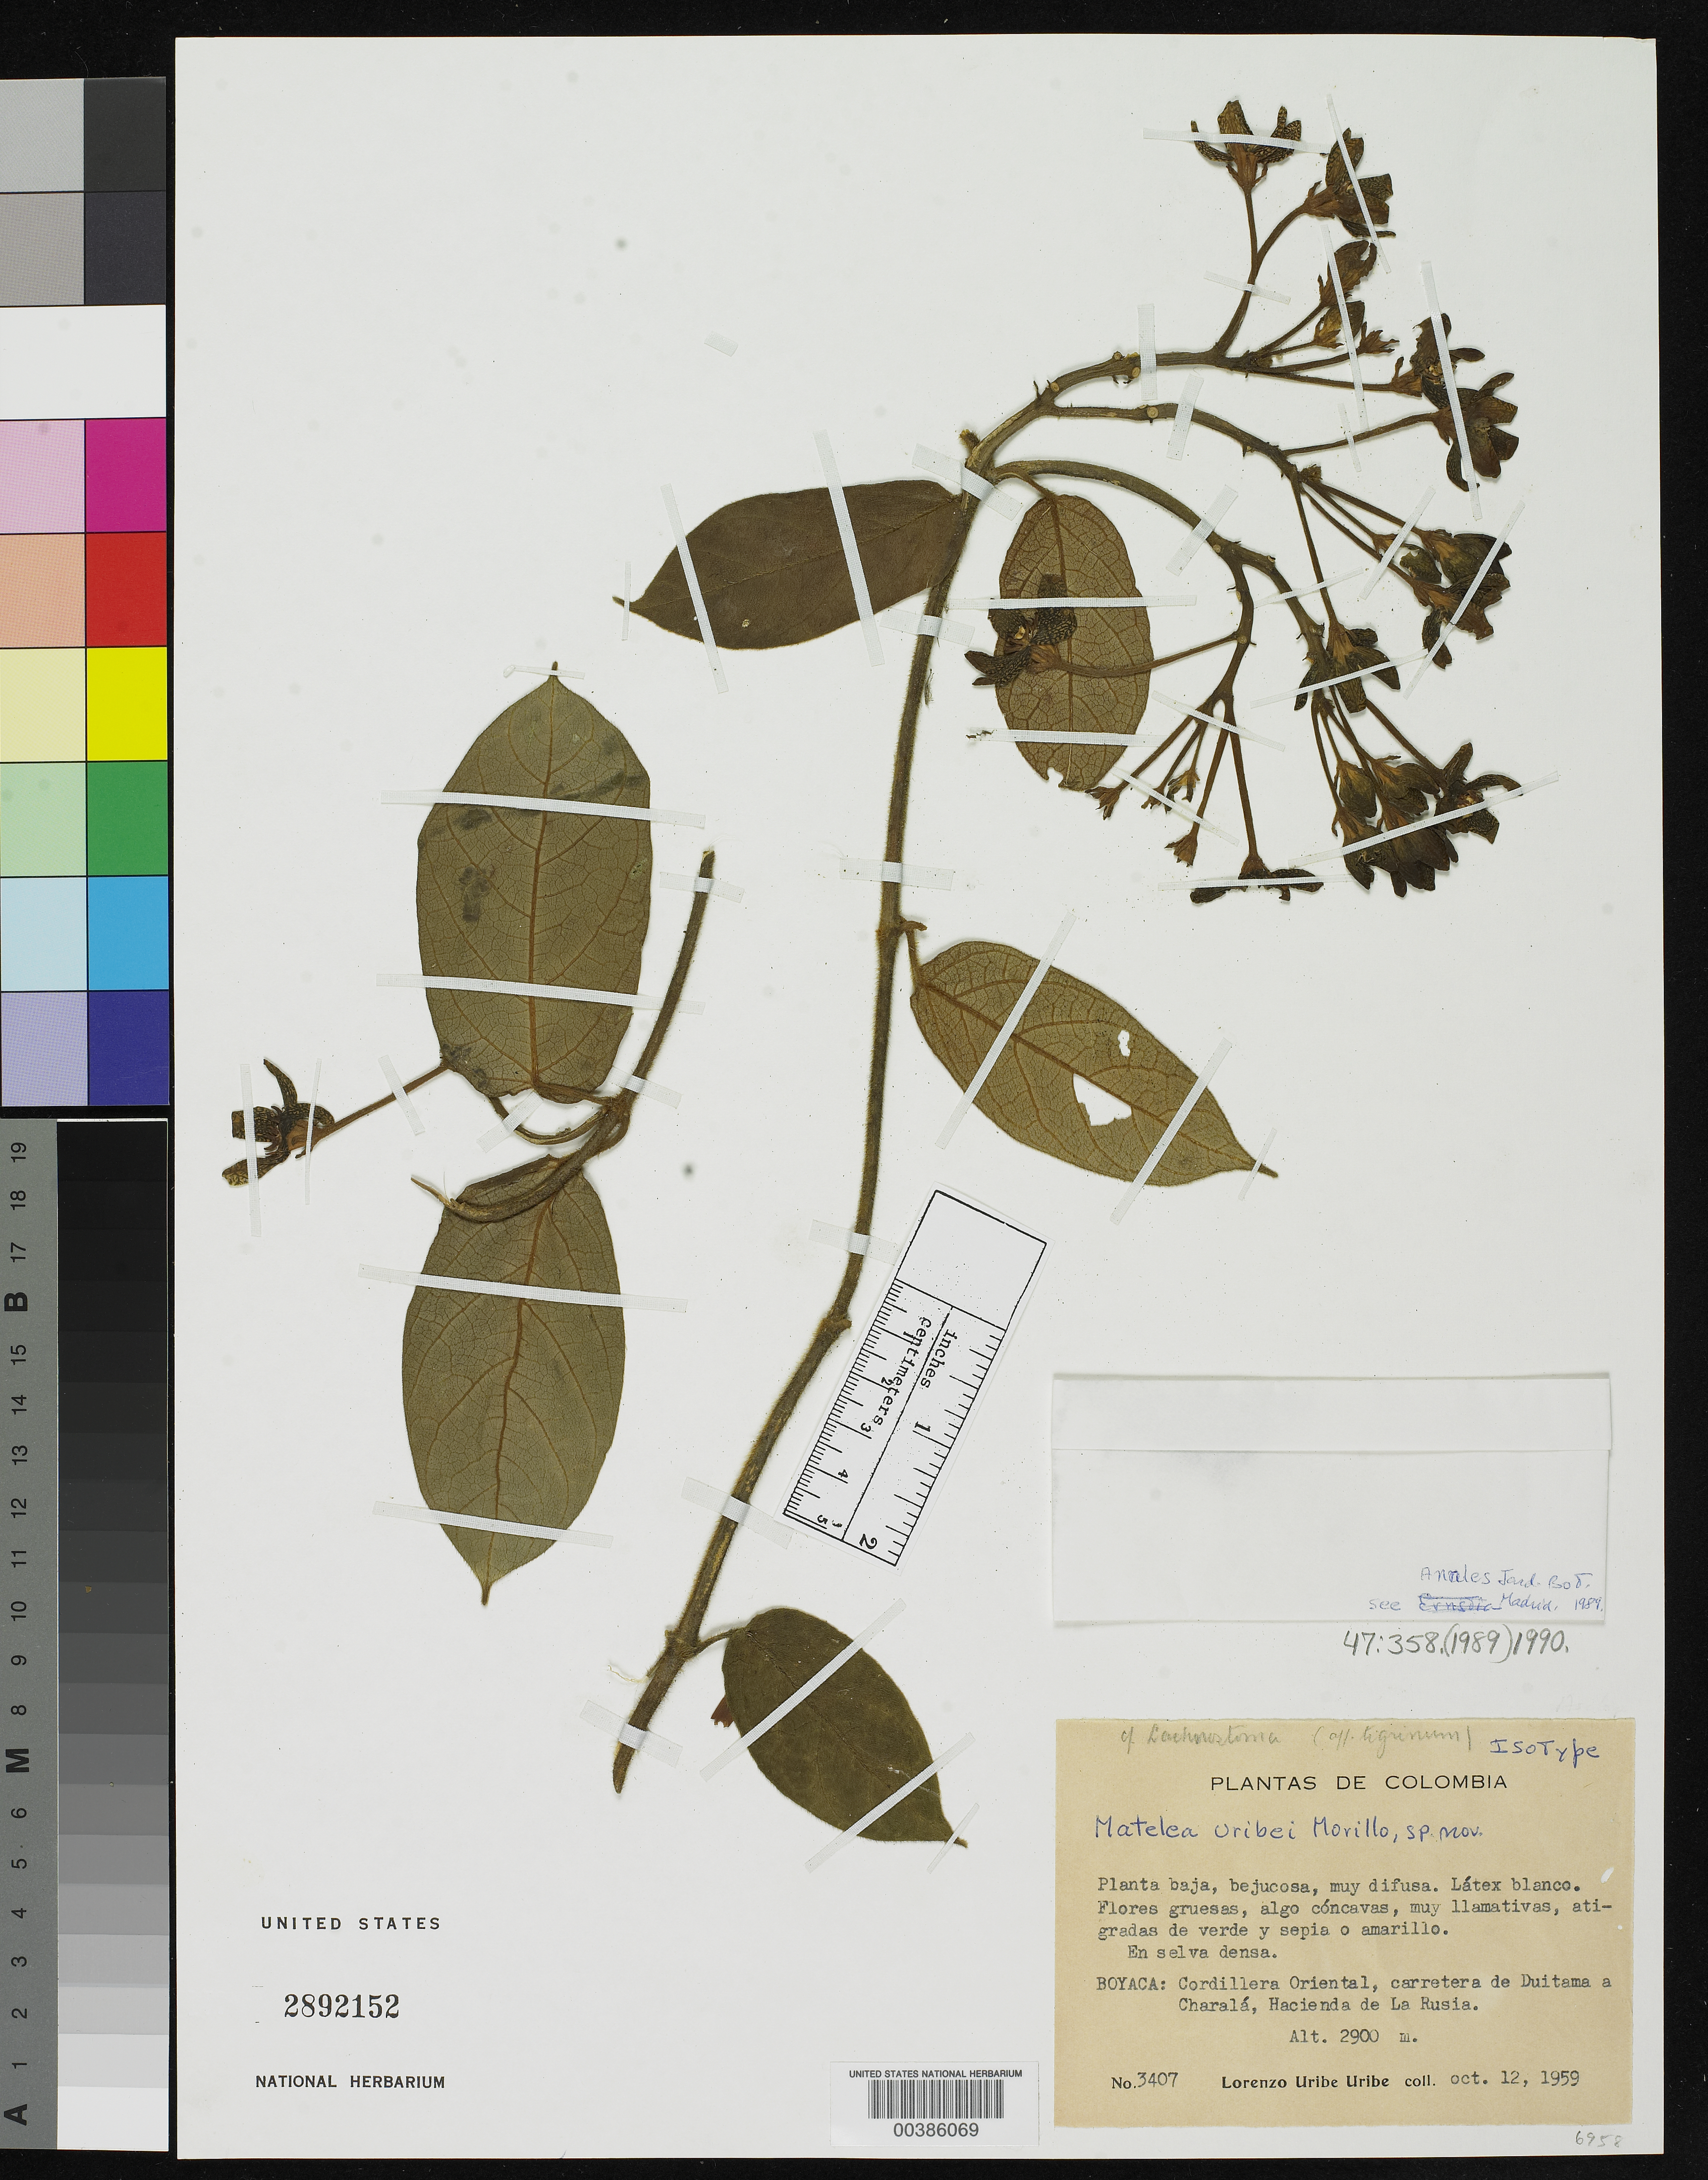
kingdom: Plantae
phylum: Tracheophyta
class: Magnoliopsida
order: Gentianales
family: Apocynaceae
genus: Matelea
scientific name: Matelea uribei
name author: Morillo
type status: Isotype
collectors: L. Uribe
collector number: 3407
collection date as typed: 12 Oct 1959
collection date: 1959-10-12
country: Colombia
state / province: Boyacá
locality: Cordillera Oriental, Carretera de Duitama a Charala, Hacienda de La Rusia.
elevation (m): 2900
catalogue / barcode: US 2892152